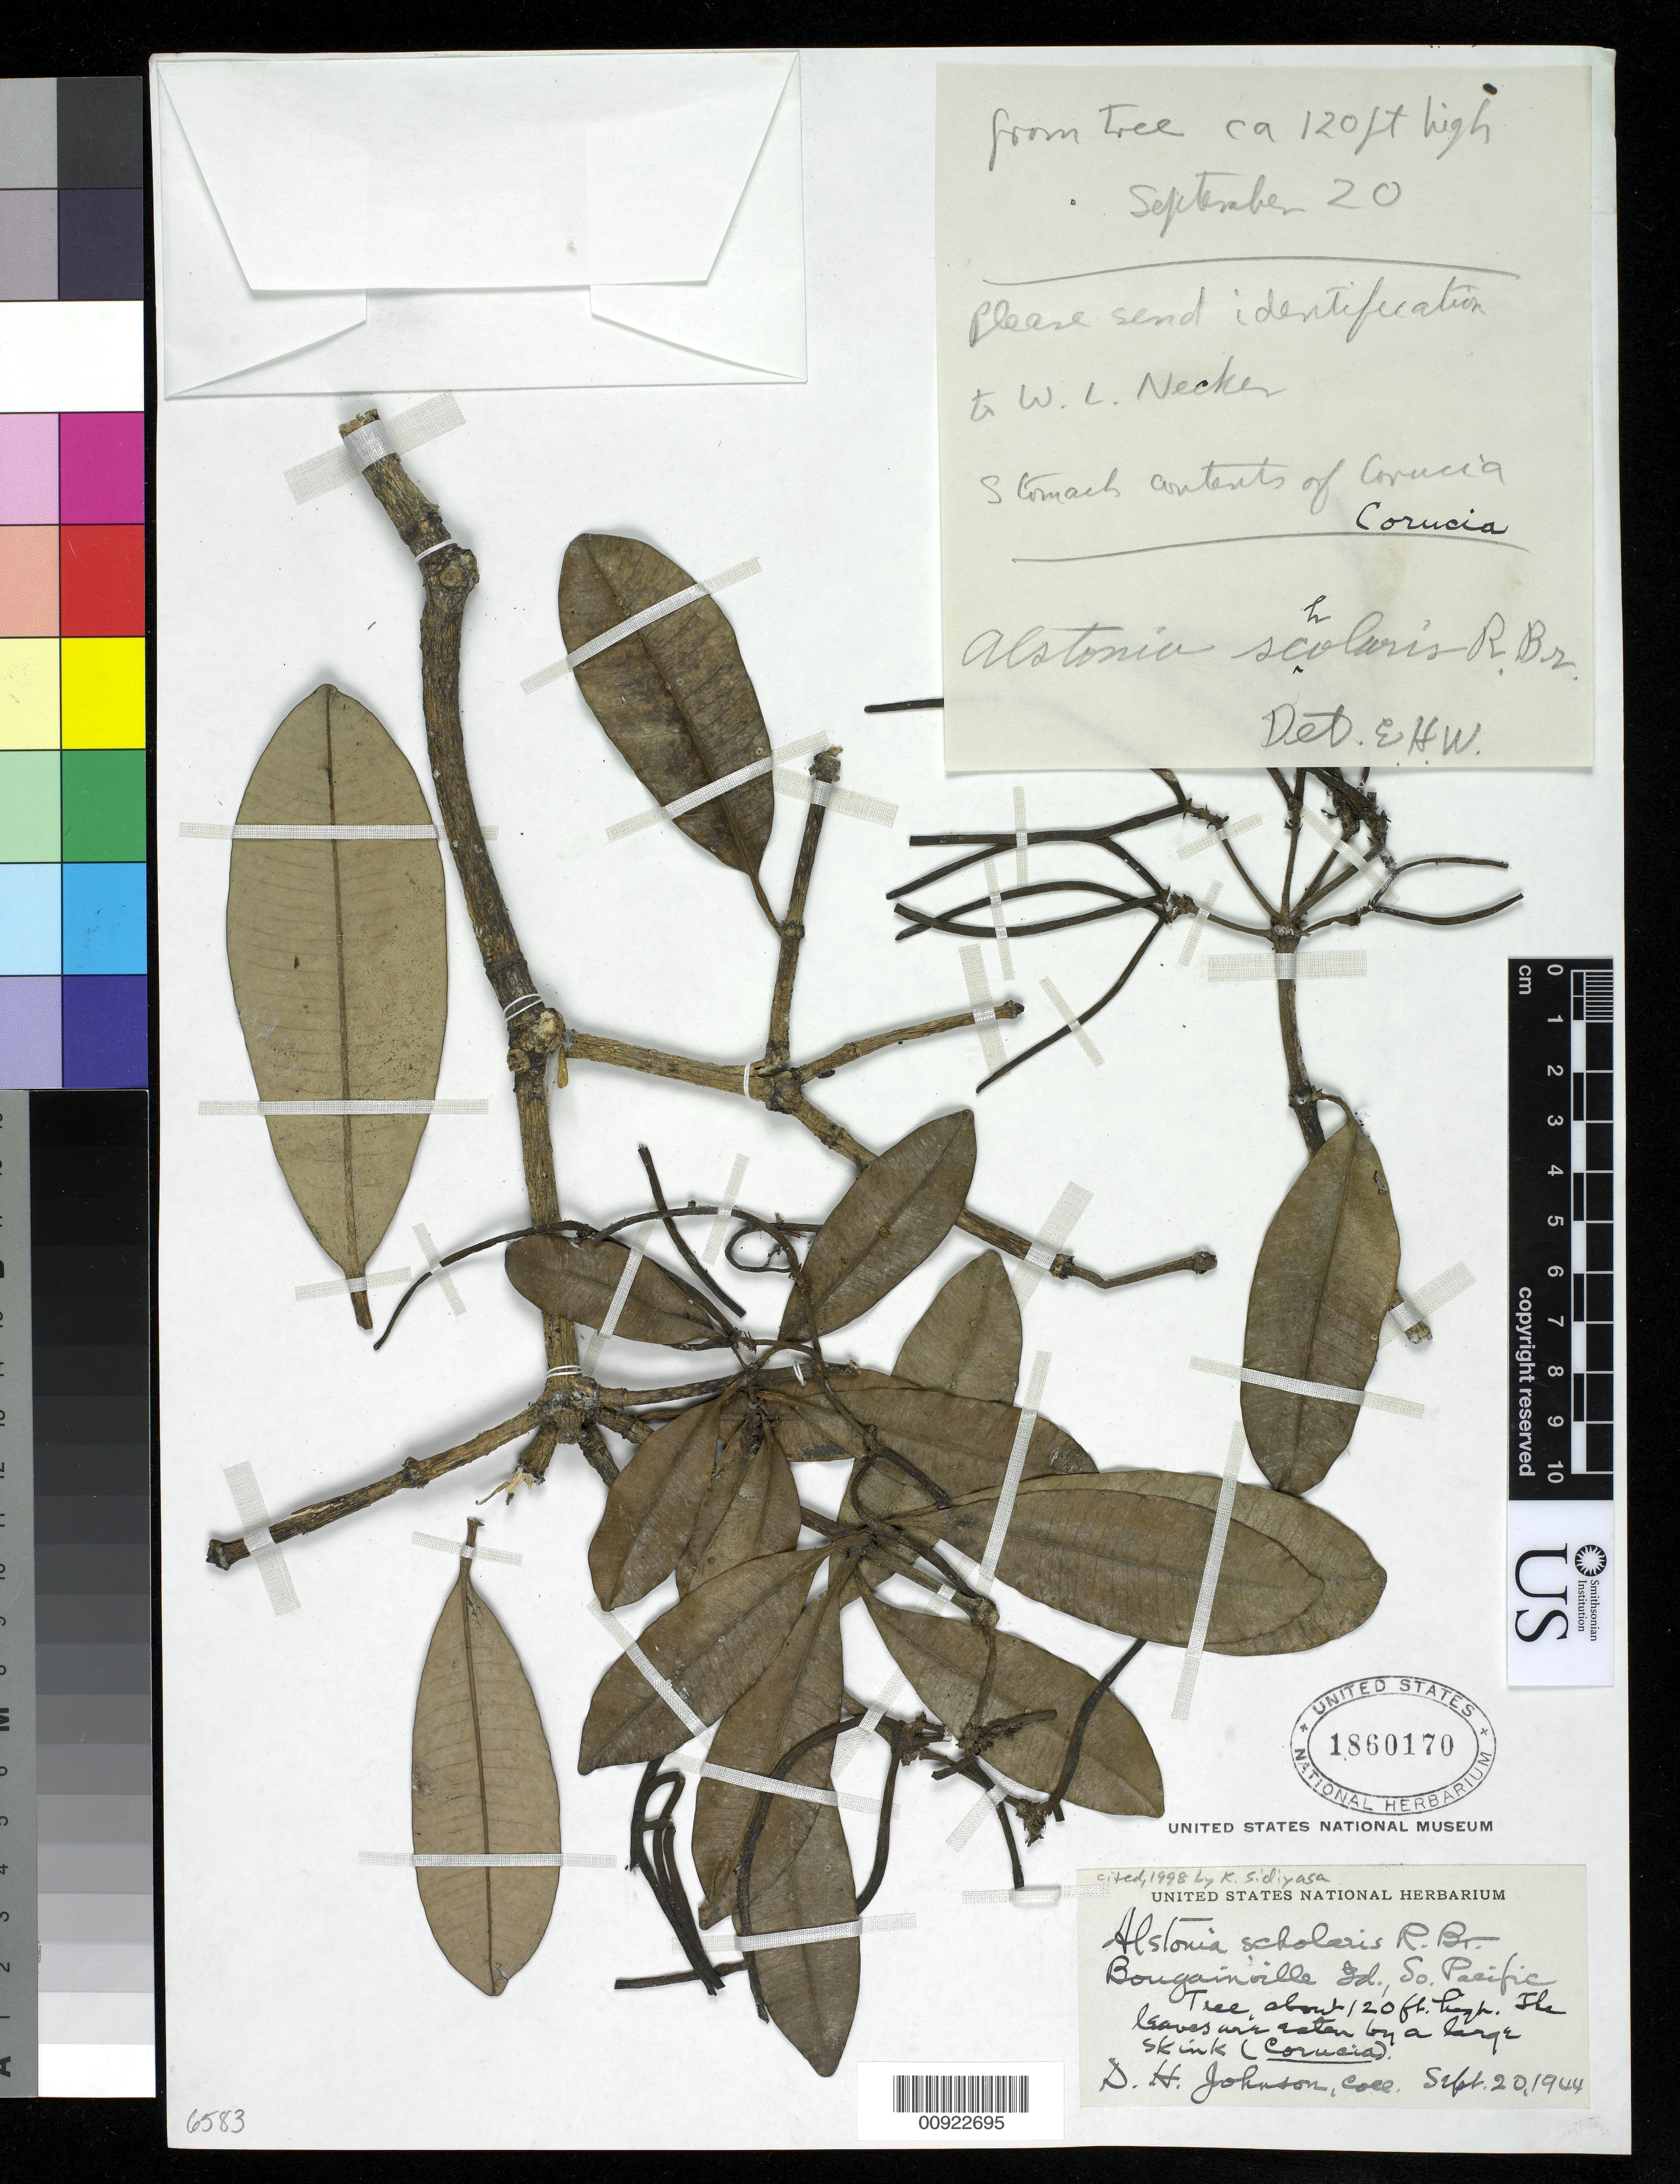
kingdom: Plantae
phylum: Tracheophyta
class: Magnoliopsida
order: Gentianales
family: Apocynaceae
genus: Alstonia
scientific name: Alstonia scholaris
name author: (L.) R. Br.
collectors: D.H. Johnson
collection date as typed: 20 Sep 1944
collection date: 1944-09-20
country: Papua New Guinea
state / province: Bougainville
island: Bougainville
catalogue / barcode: US 1860170